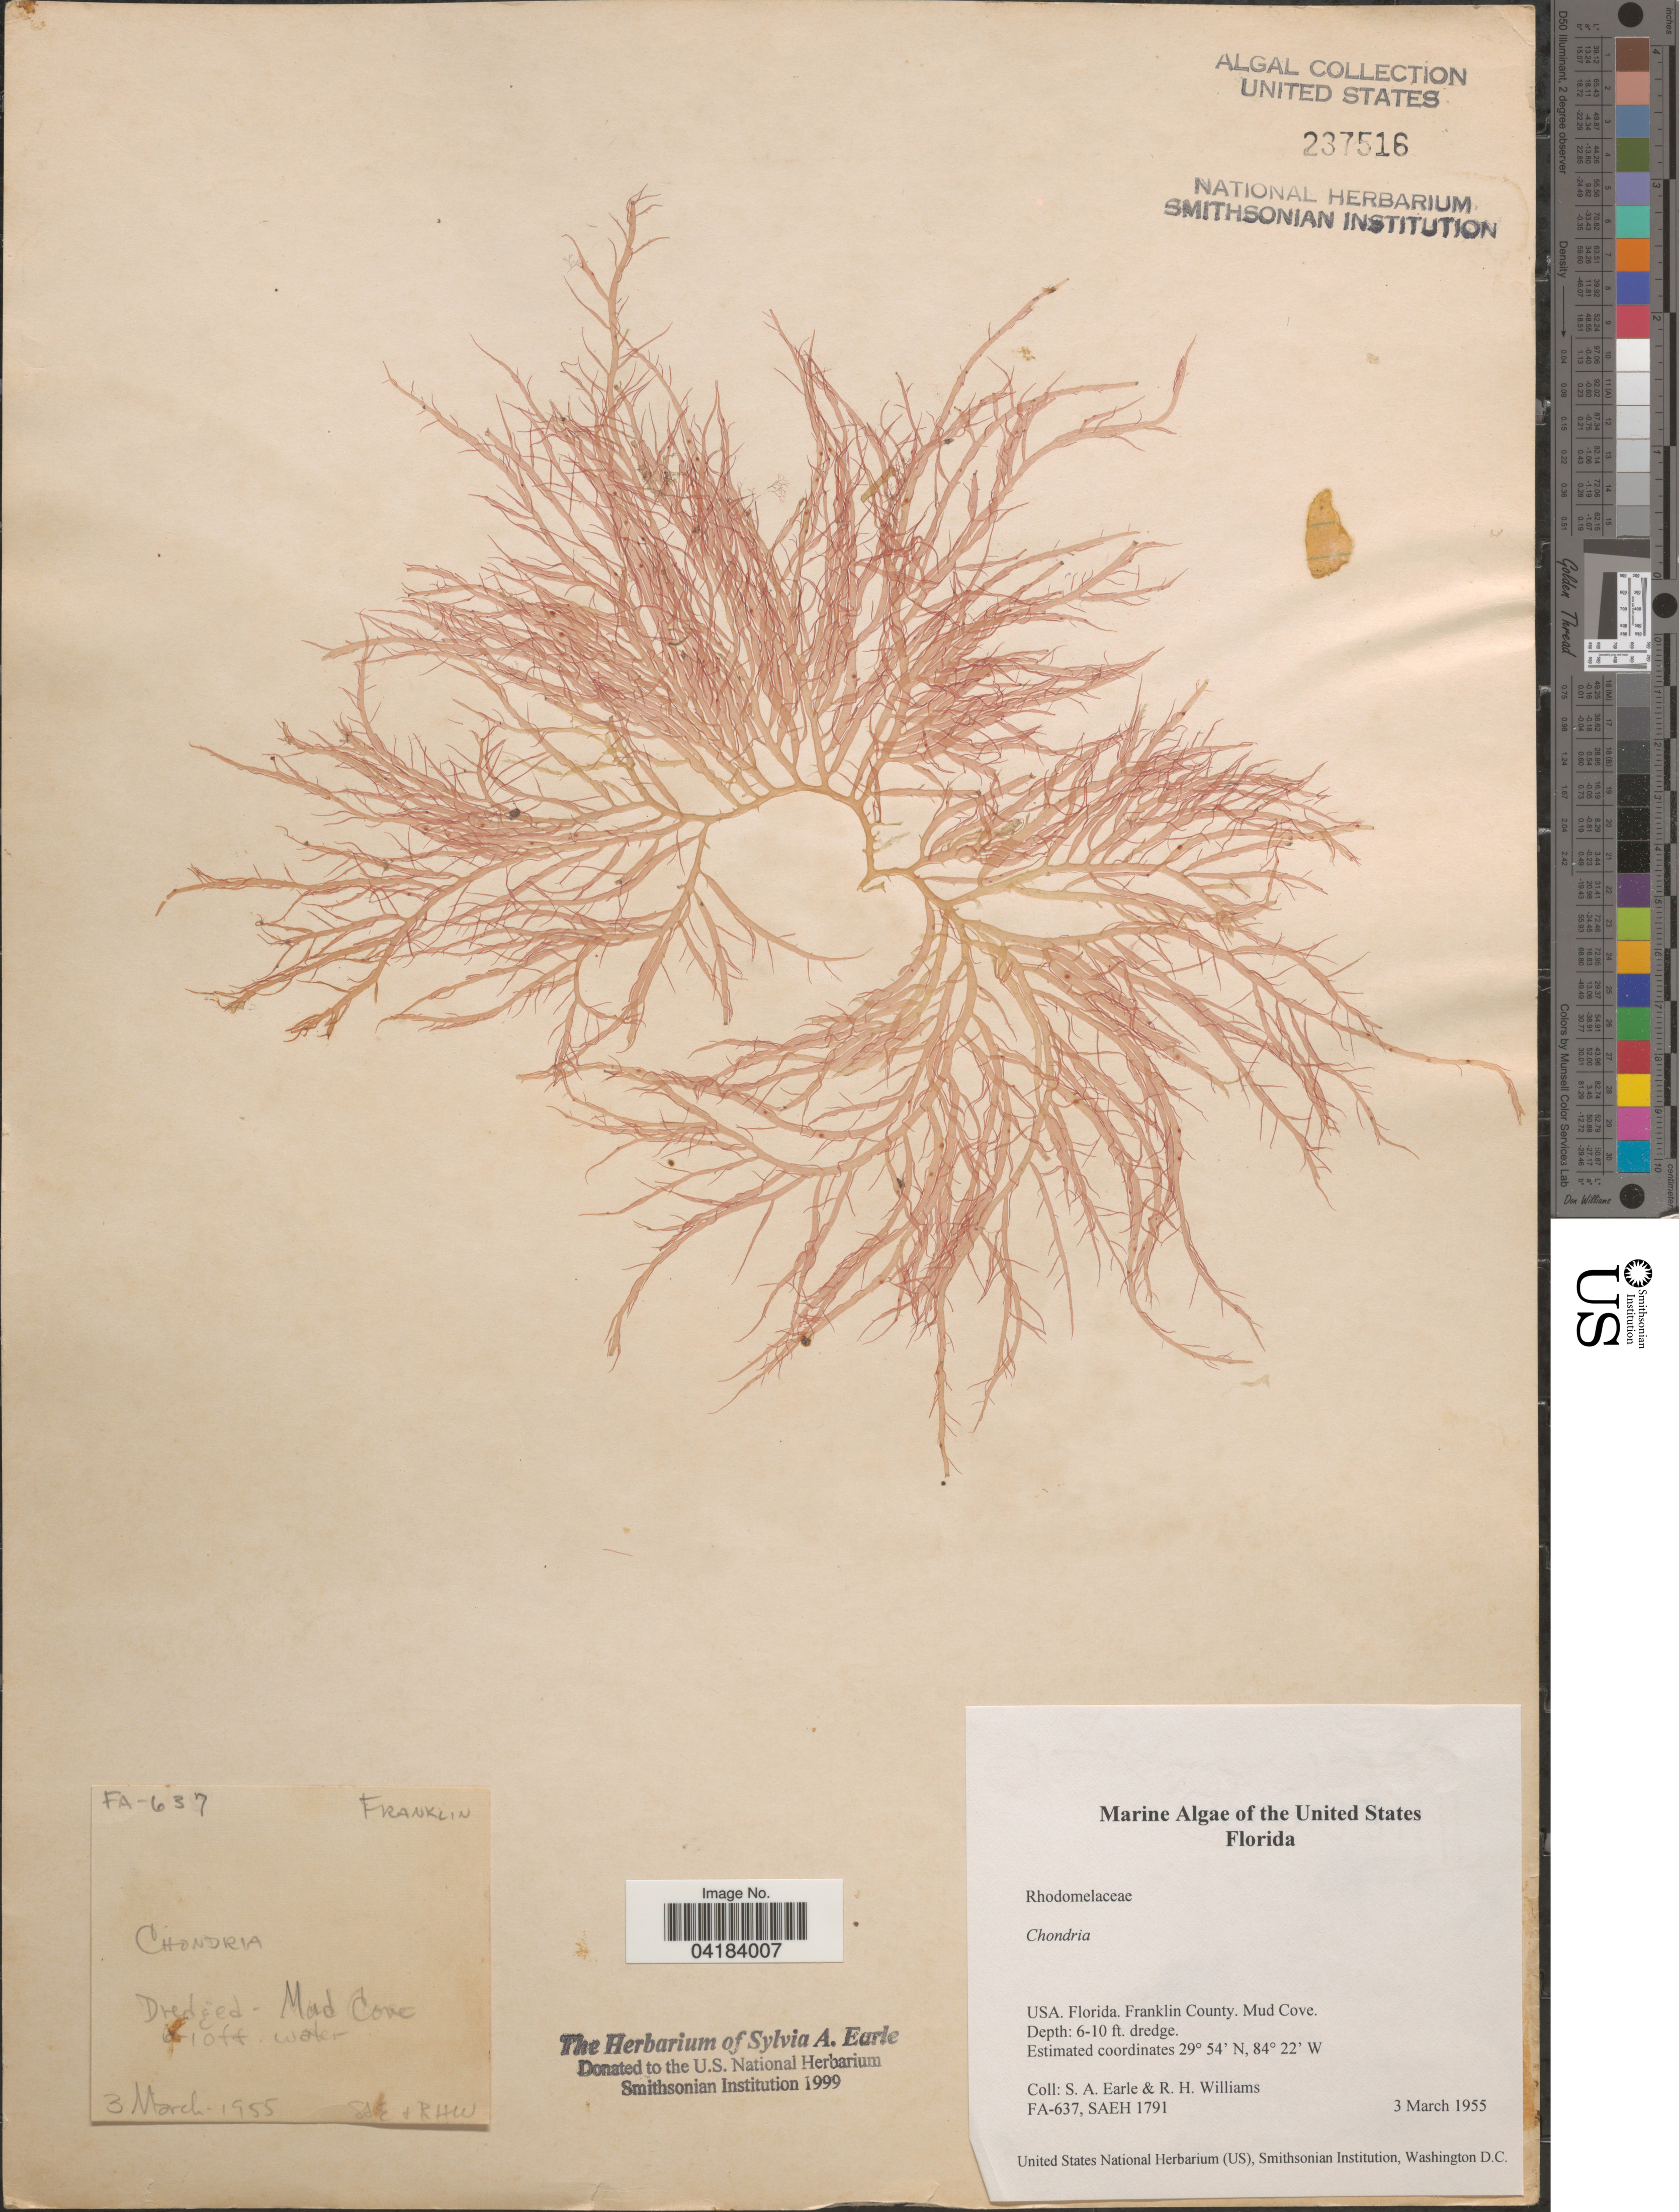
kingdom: Plantae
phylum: Rhodophyta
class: Florideophyceae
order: Ceramiales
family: Rhodomelaceae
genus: Chondria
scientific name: Chondria sp.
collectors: S. A. Earle & R. H. Williams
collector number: FA-637/SAEH1791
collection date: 1955-03-03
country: United States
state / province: Florida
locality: Franklin County. Mud Cove.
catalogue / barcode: US 237516